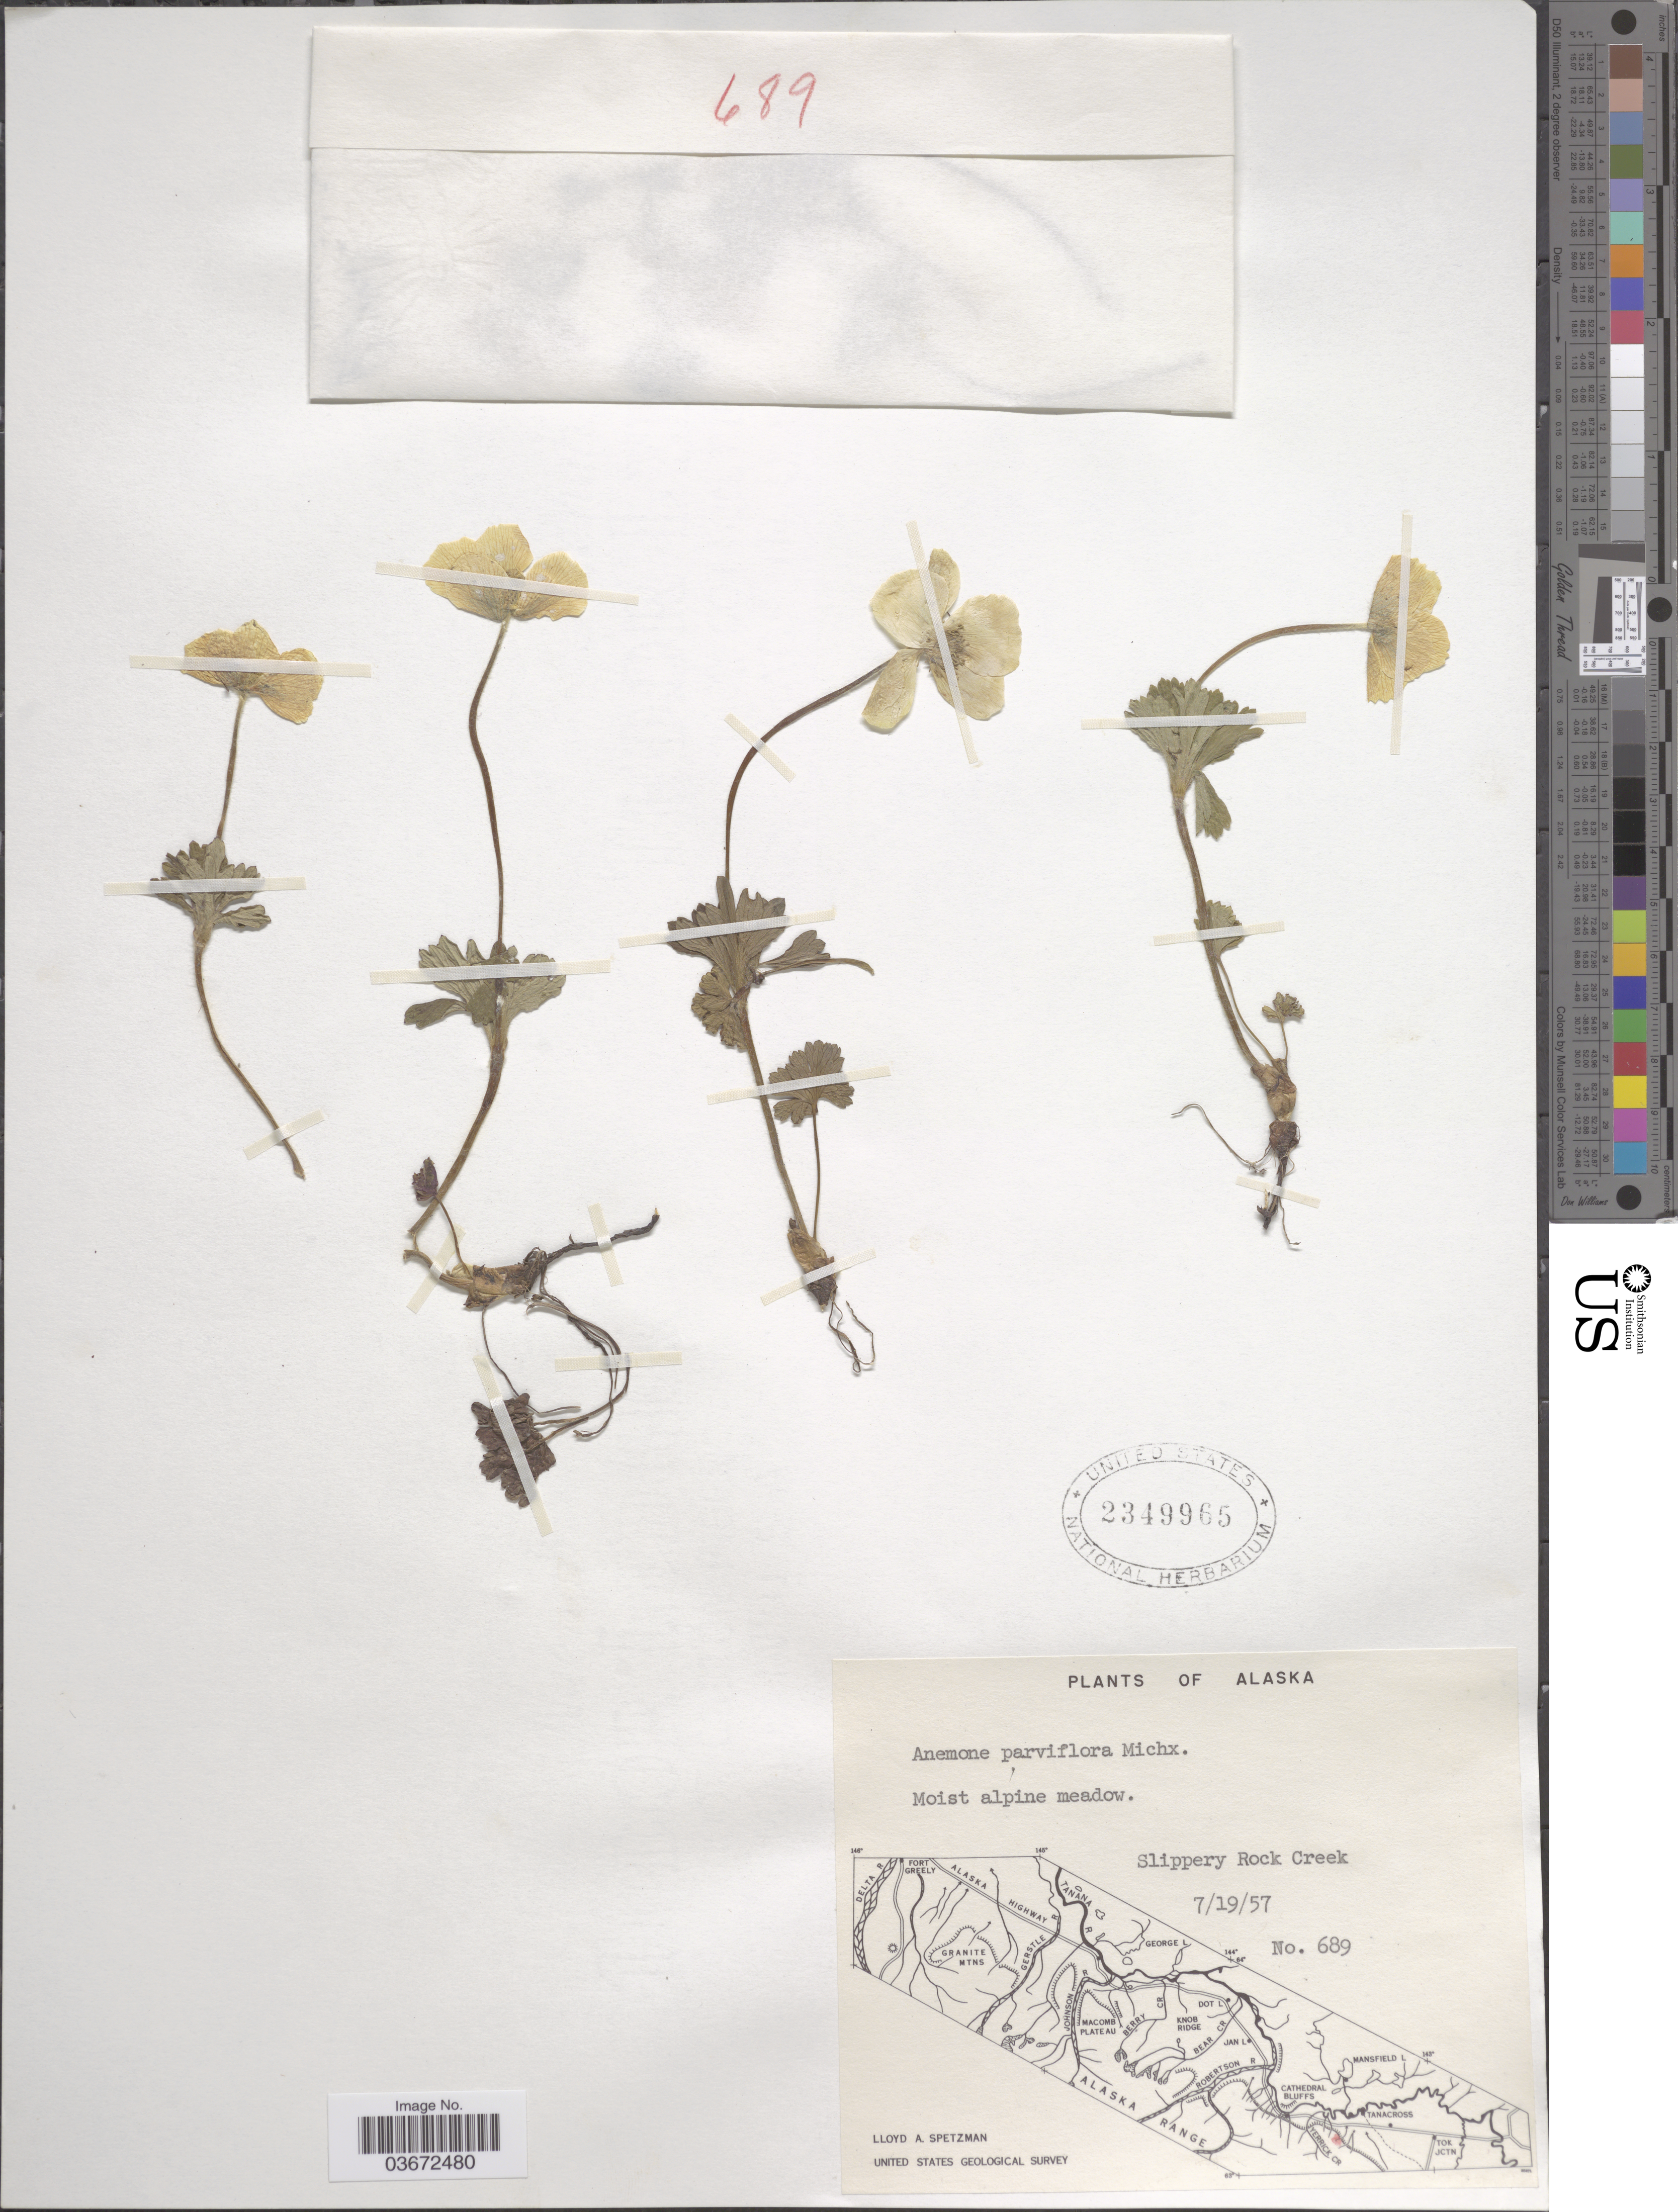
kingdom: Plantae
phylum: Tracheophyta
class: Magnoliopsida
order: Ranunculales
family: Ranunculaceae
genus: Anemone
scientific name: Anemone parviflora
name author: Michx.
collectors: L. Spetzman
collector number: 689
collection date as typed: Transcribed d/m/y: 19/7/57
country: United States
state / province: Alaska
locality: Slippery Rock Creek.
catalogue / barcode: US 2349965